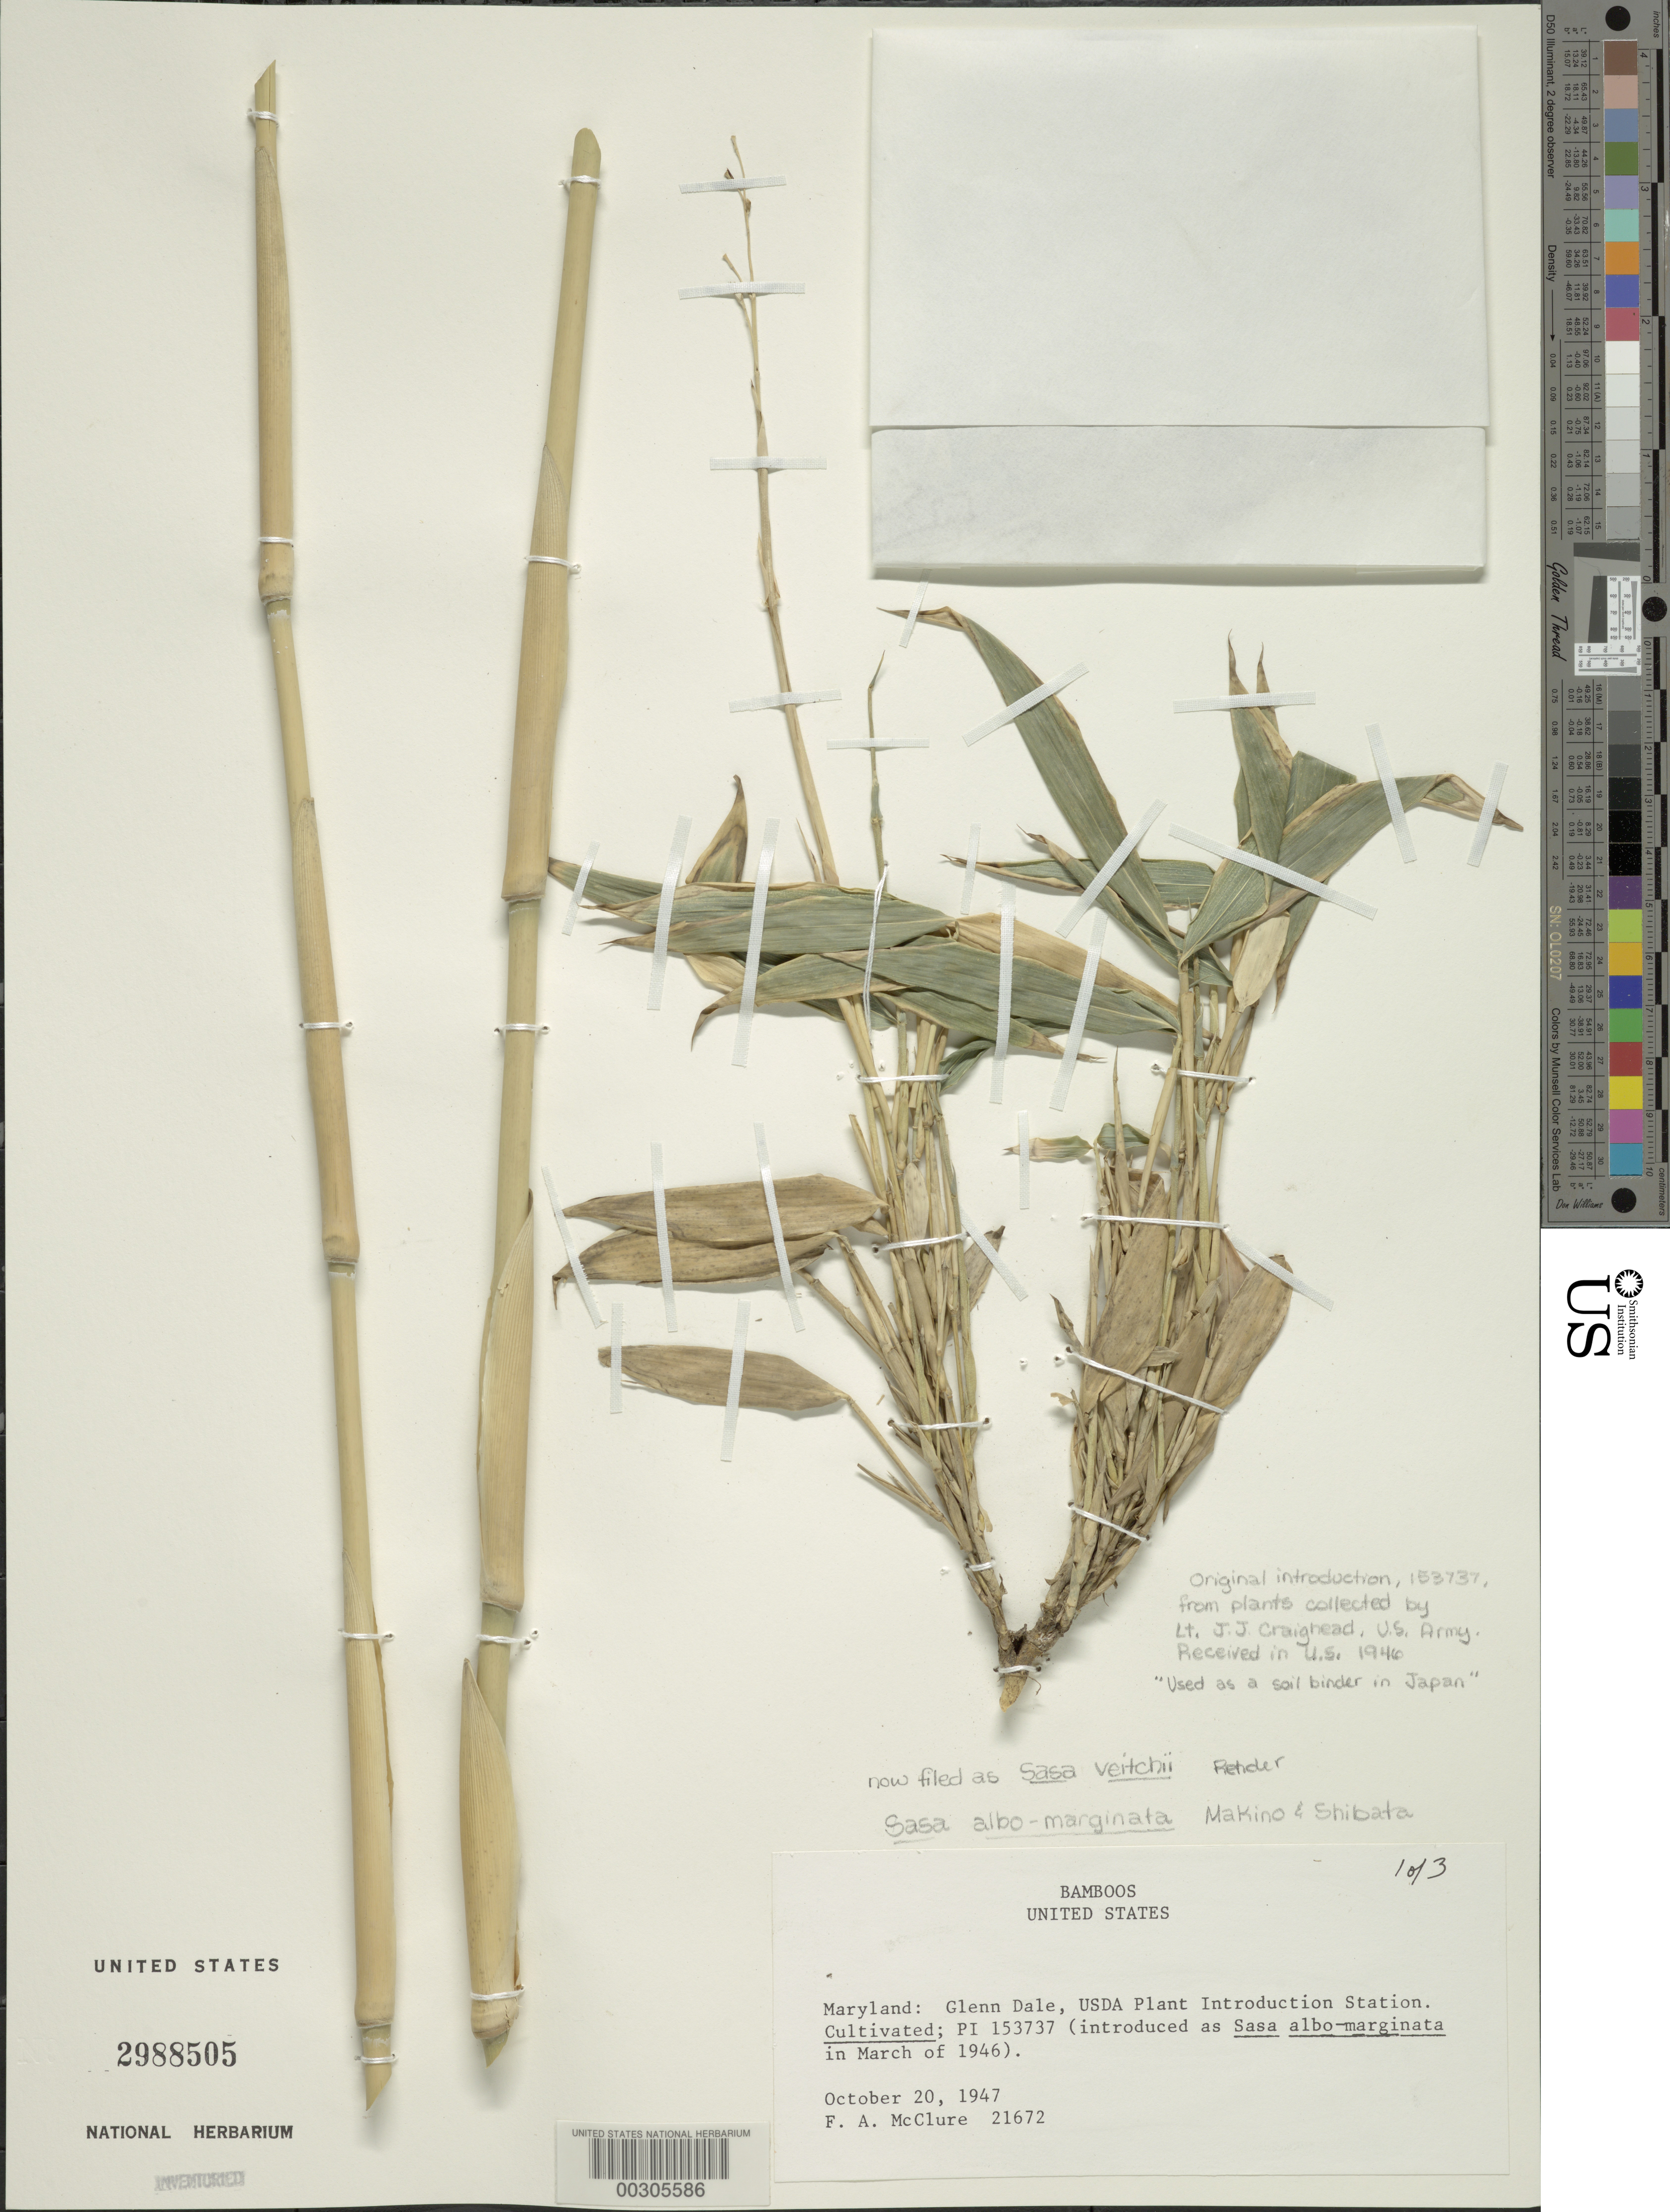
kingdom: Plantae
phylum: Tracheophyta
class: Liliopsida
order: Poales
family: Poaceae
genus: Sasa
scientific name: Sasa veitchii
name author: (Carrière) Rehder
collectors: F. A. McClure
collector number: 21672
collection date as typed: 20 Oct 1947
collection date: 1947-10-20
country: United States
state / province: Maryland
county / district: Prince George's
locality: Glenn dale, usda pi stat.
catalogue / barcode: US 2988505